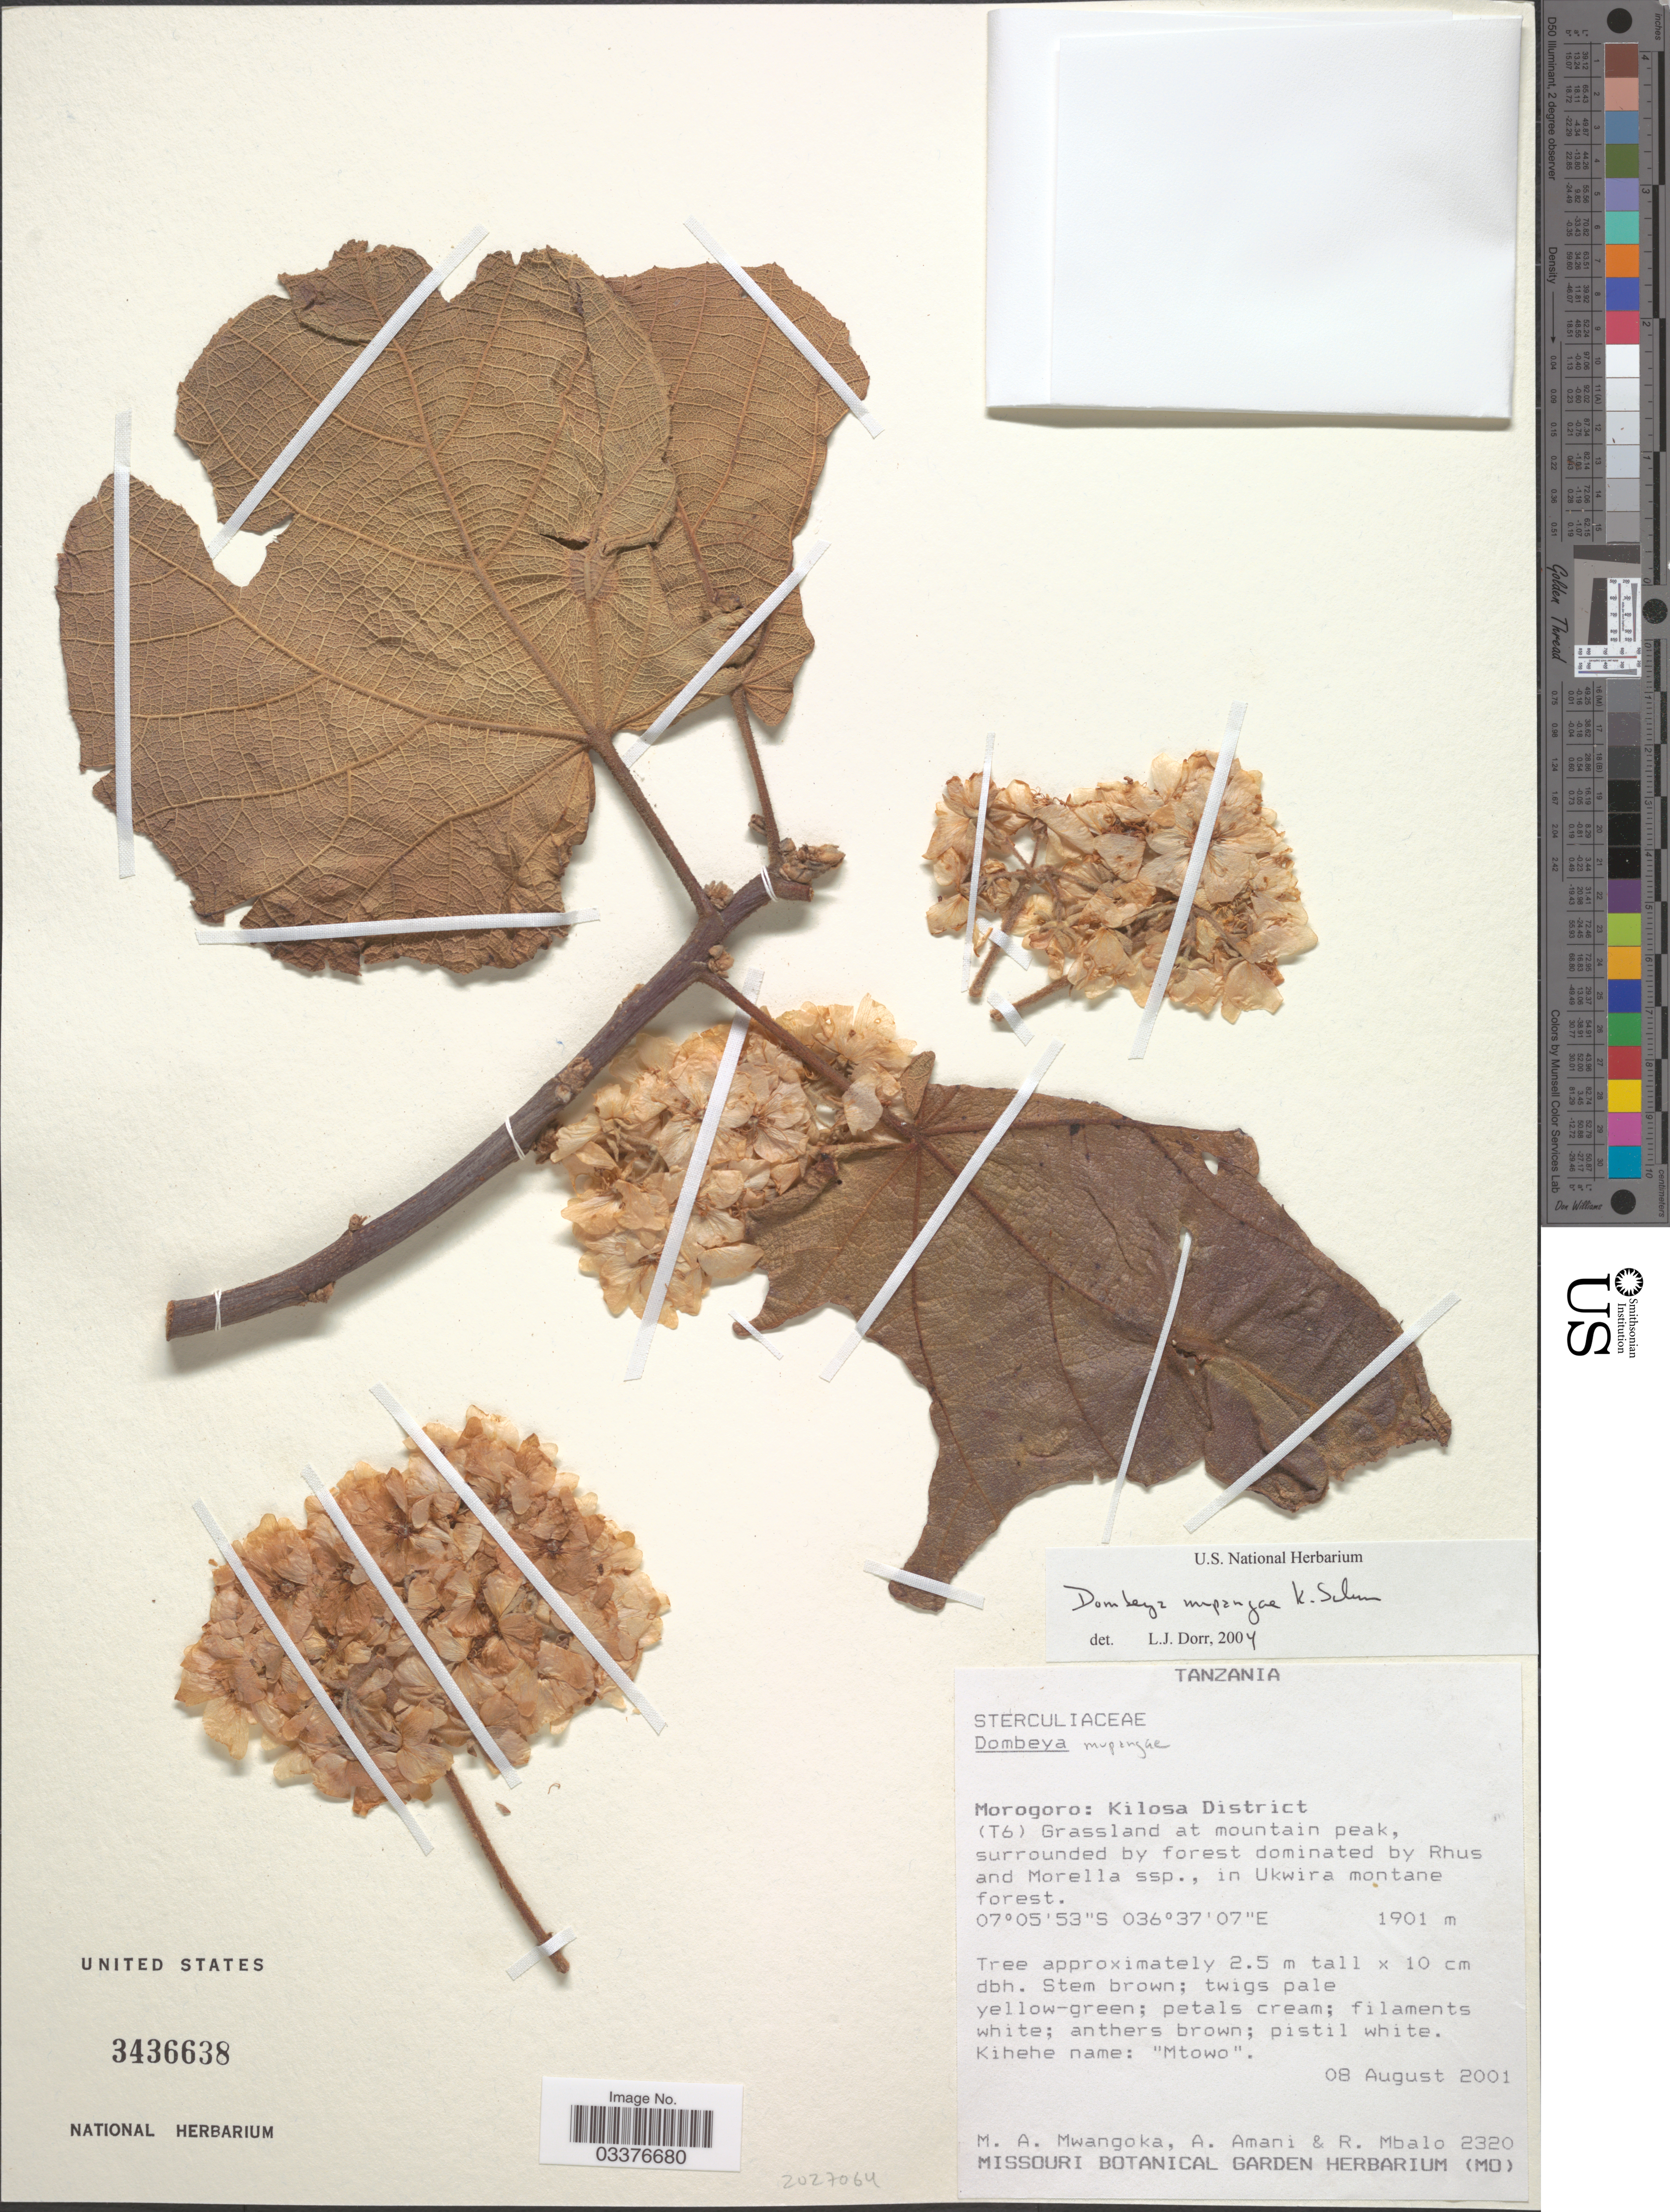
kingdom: Plantae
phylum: Tracheophyta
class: Magnoliopsida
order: Malvales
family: Malvaceae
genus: Dombeya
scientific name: Dombeya mupangae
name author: K. Schum.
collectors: M. A. Mwangoka, A. Amani & L. Mbalo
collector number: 2320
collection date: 2001-08-08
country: Tanzania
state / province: Morogoro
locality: Kilosa District. (T6) Grassland at mountain peak, in Ukwira montane forest.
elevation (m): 1901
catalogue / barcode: US 3436638